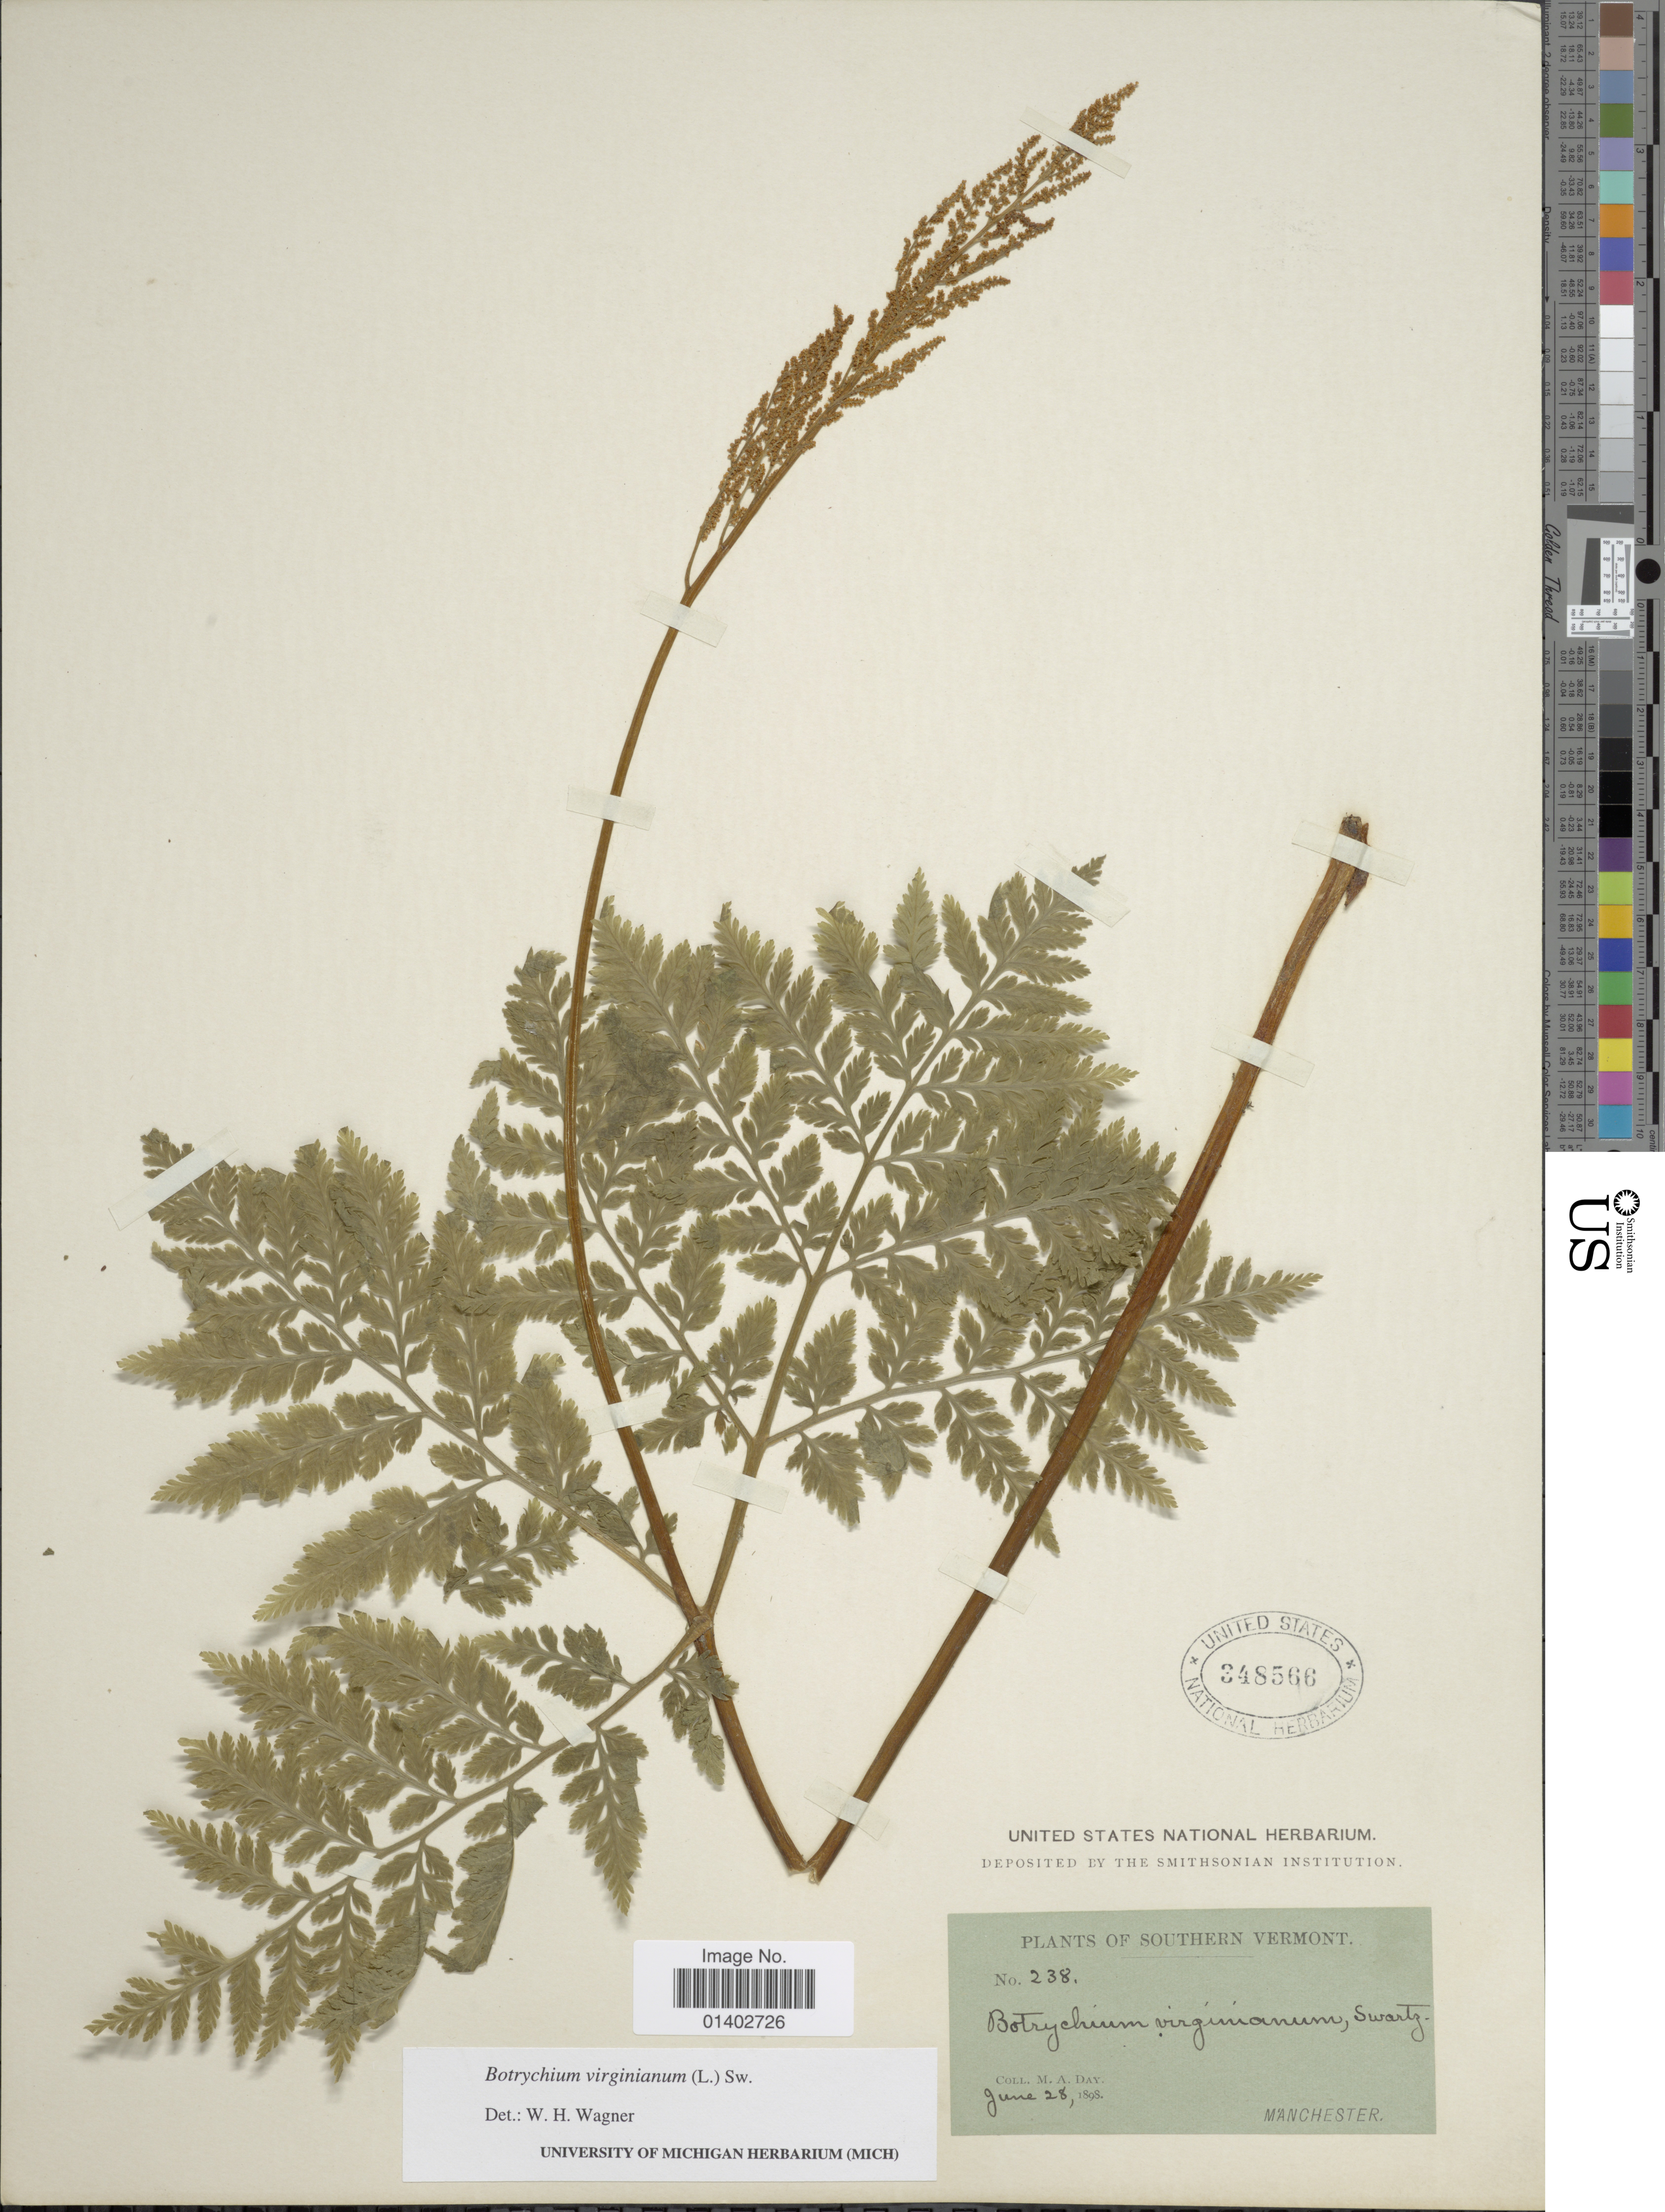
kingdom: Plantae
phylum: Tracheophyta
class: Polypodiopsida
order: Ophioglossales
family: Ophioglossaceae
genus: Botrychium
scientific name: Botrychium virginianum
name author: (L.) Sw.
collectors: M. Day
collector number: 238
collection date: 1898-06-28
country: United States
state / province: Vermont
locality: Southern Vermont, Manchester.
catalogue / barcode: US 348566